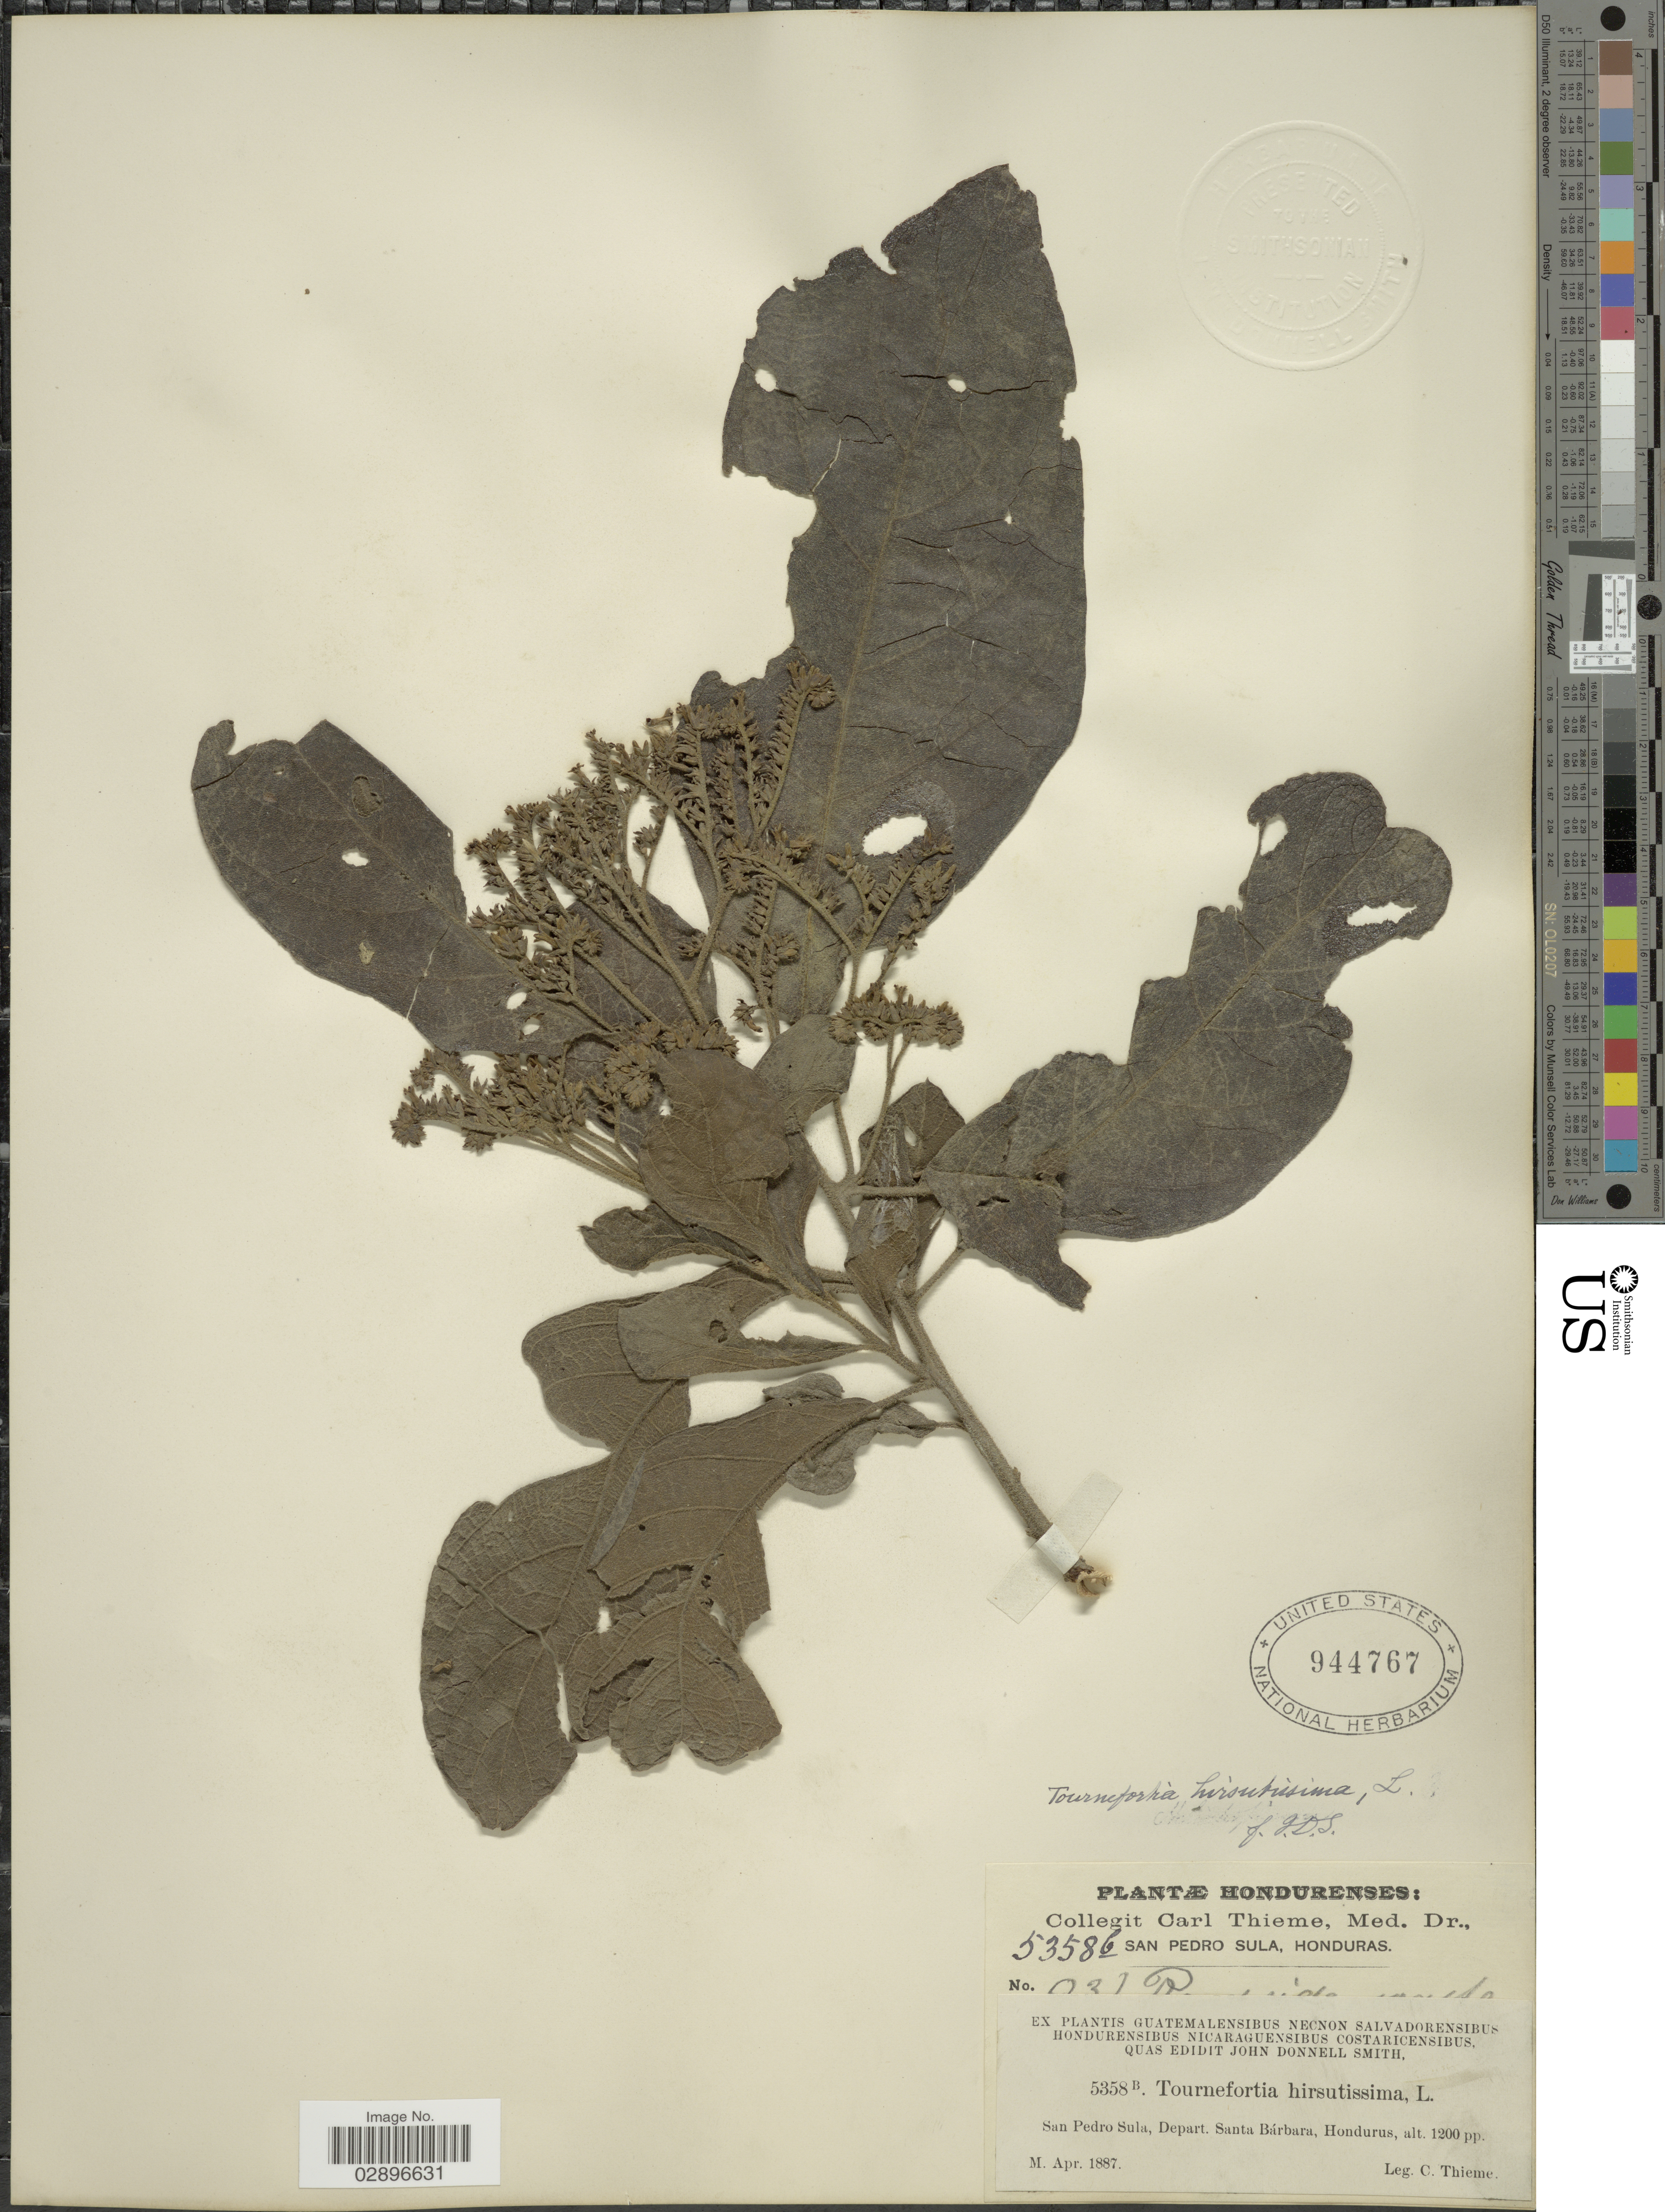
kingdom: Plantae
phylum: Tracheophyta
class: Magnoliopsida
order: Boraginales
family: Heliotropiaceae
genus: Tournefortia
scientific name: Tournefortia hirsutissima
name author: L.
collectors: C. Thieme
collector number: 5358b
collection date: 1887-04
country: Honduras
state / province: Santa Bárbara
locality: San Pedro Sula, Depart. Santa Bárbara.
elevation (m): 366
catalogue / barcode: US 944767